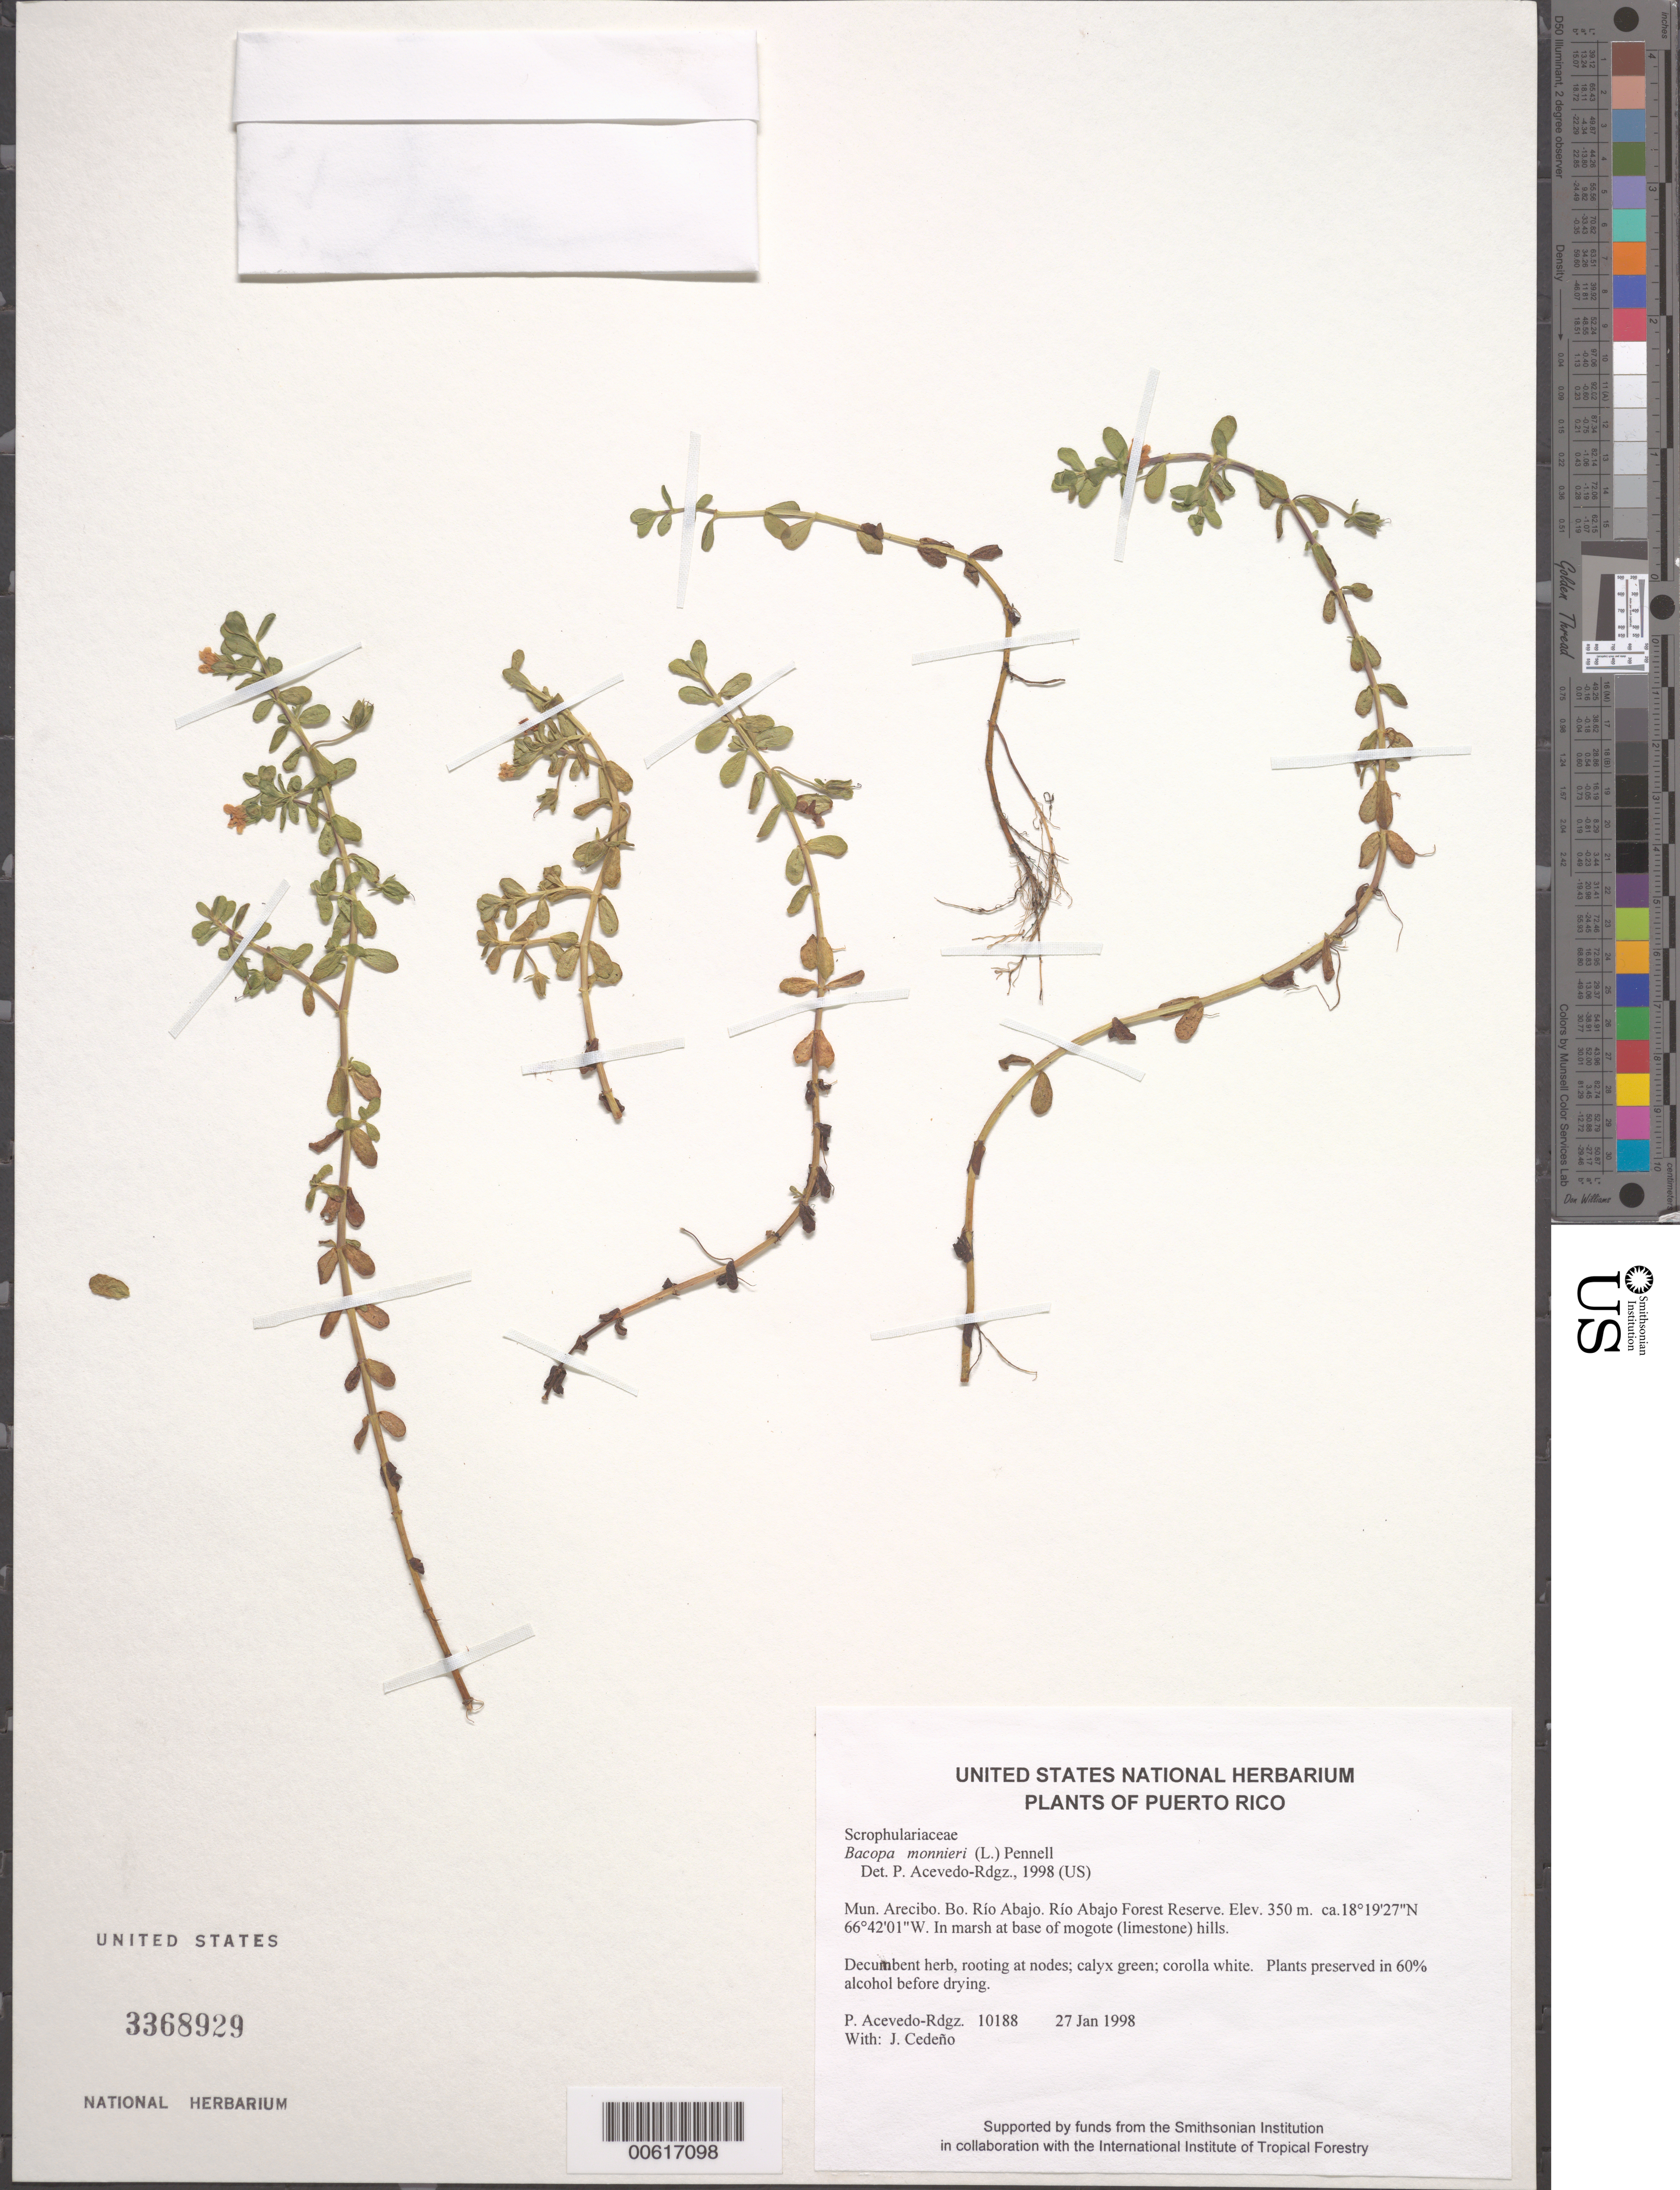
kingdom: Plantae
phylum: Tracheophyta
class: Magnoliopsida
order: Lamiales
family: Plantaginaceae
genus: Bacopa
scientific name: Bacopa monnieri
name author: (L.) Wettst.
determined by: Acevedo-Rodríguez, P., (BOT), Smithsonian Institution - National Museum of Natural History (UNITED STATES)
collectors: P. Acevedo-Rodr. & J. A. Cedeño M.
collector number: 10188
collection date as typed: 27 Jan 1998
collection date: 1998-01-27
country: Puerto Rico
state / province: Arecibo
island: Puerto Rico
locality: Arecibo; Bo. Río Abajo. Río Abajo Forest Reserve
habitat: In marsh at base of mogote (limestone) hills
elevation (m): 350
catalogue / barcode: US 3368929